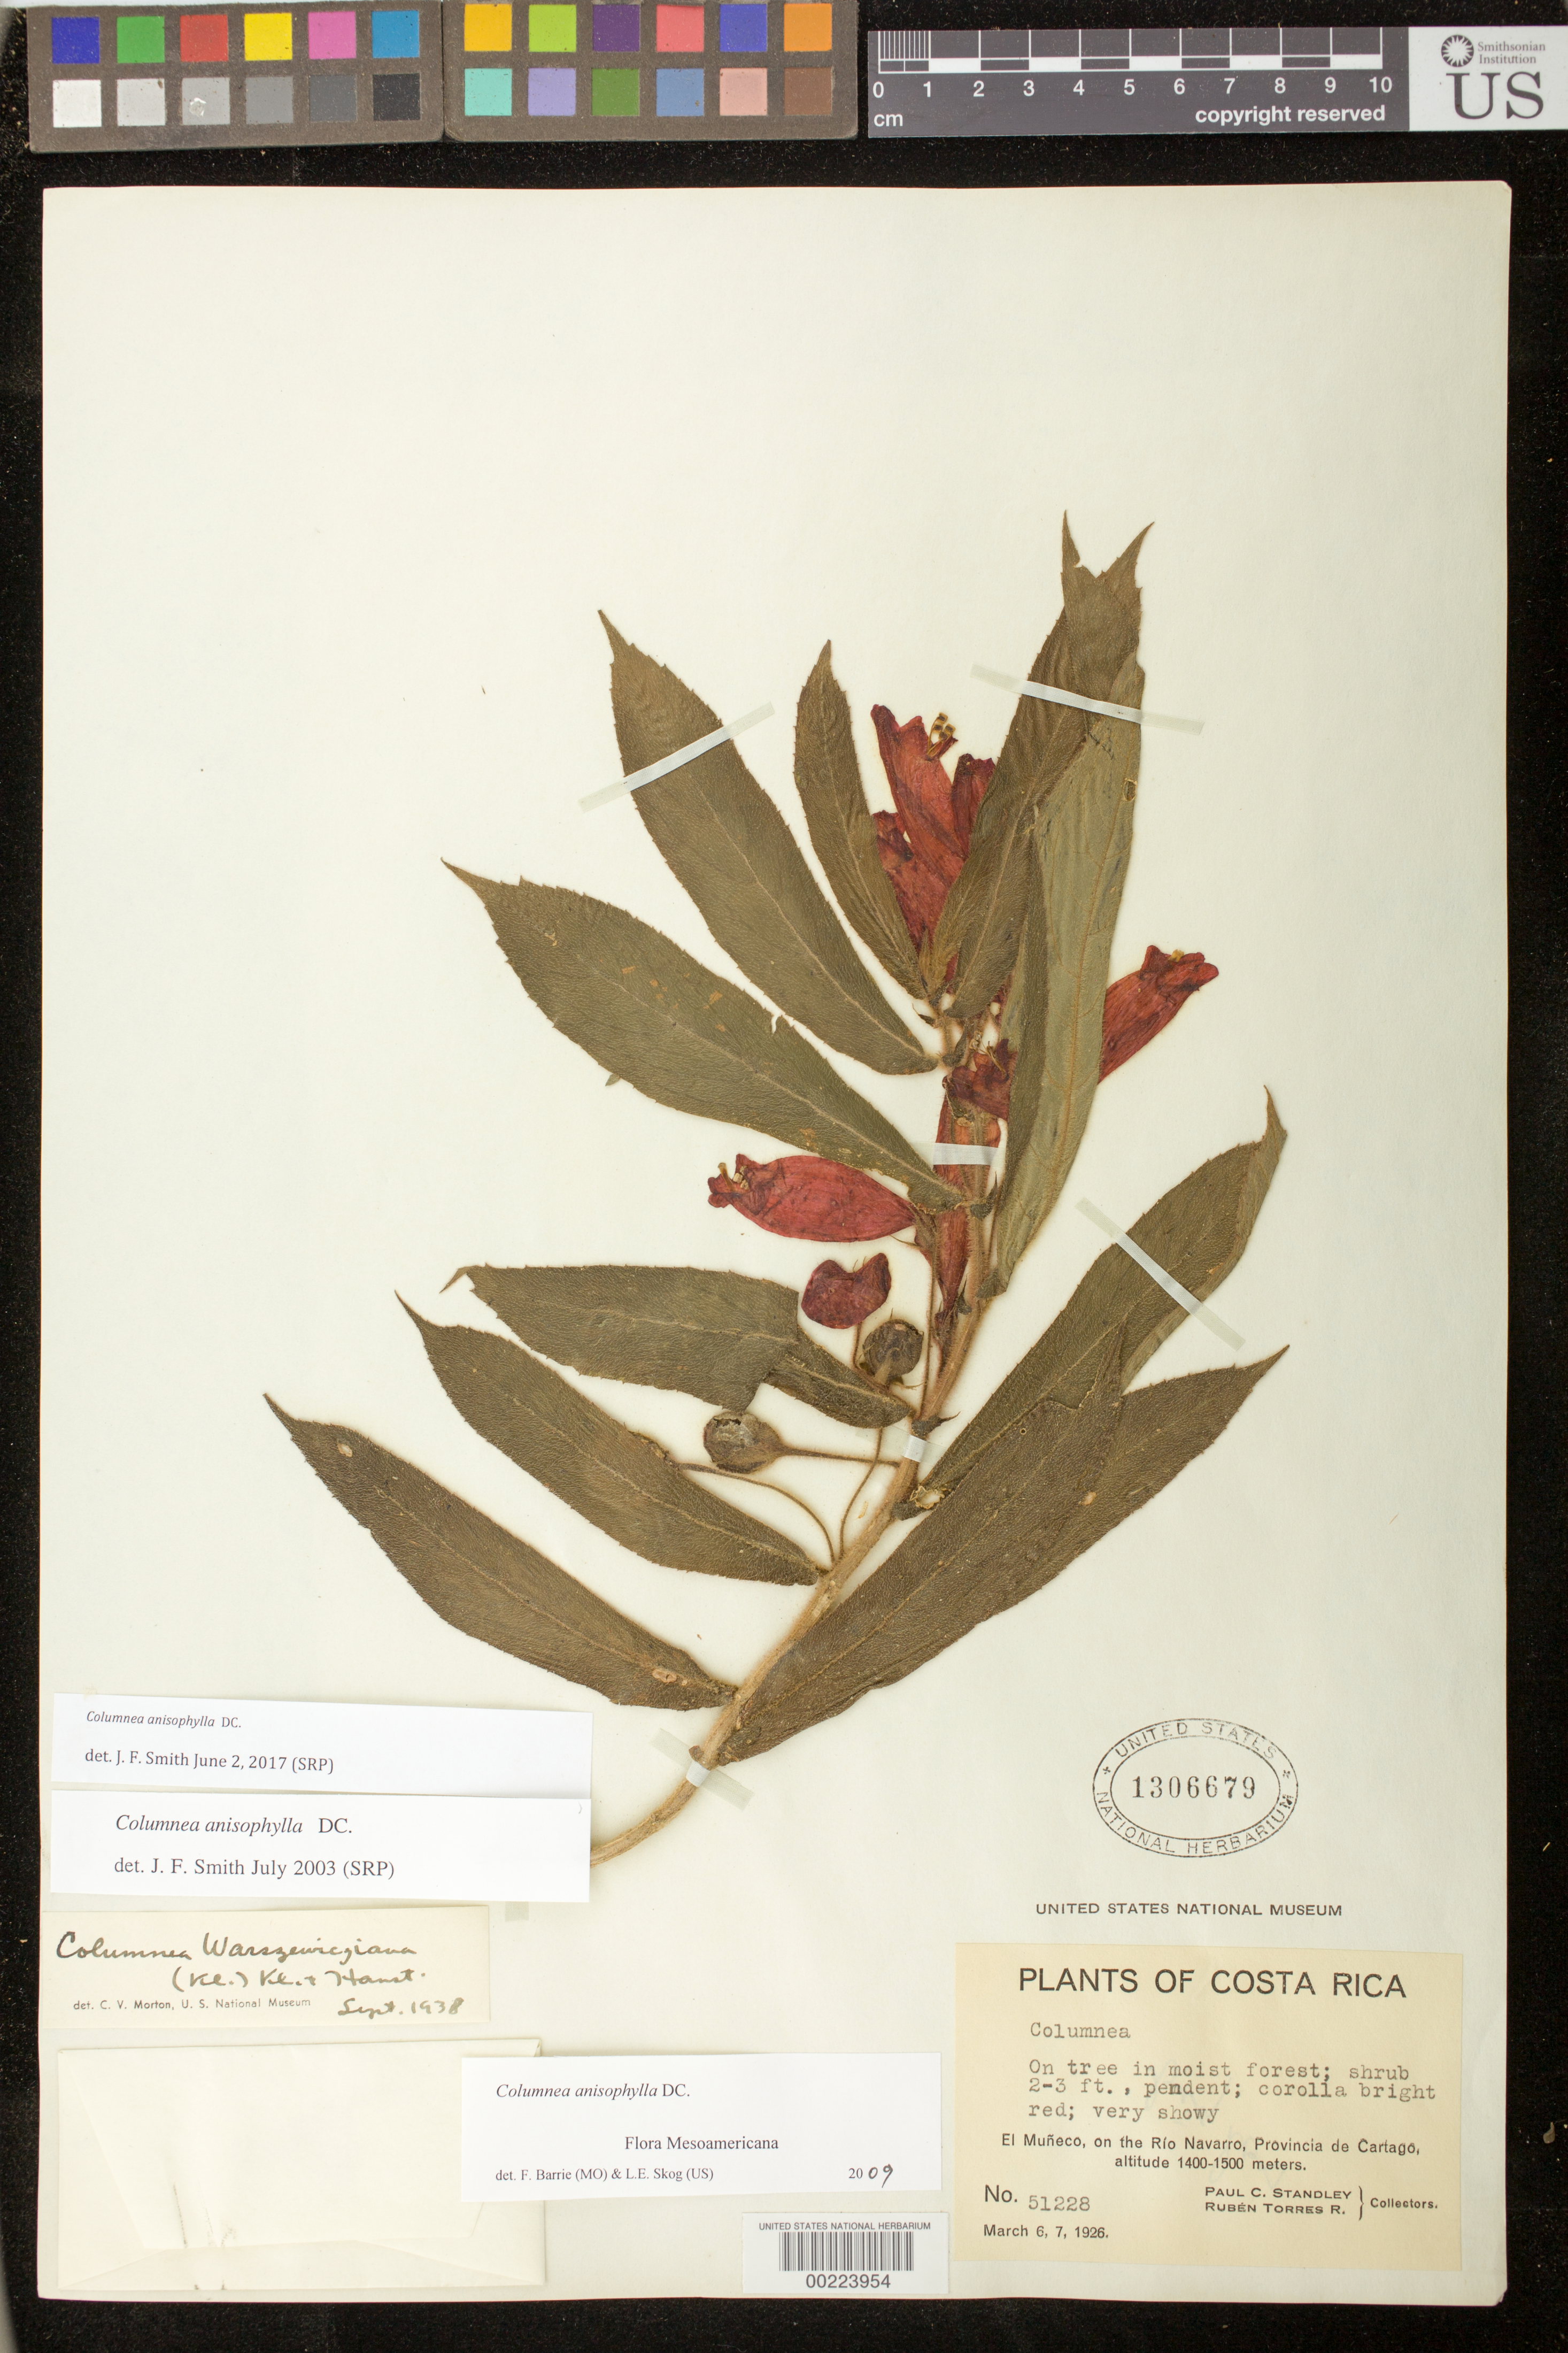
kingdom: Plantae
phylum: Tracheophyta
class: Magnoliopsida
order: Lamiales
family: Gesneriaceae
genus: Columnea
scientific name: Columnea anisophylla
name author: DC.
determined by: Smith, J. F.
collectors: P. C. Standley & R. Torres R.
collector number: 51228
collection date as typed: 6-7 Mar 1926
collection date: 1926-03-06/1926-03-07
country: Costa Rica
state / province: Cartago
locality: El Muneco, on the Rio Navarro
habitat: On tree in moist forest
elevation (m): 1400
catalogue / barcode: US 1306679